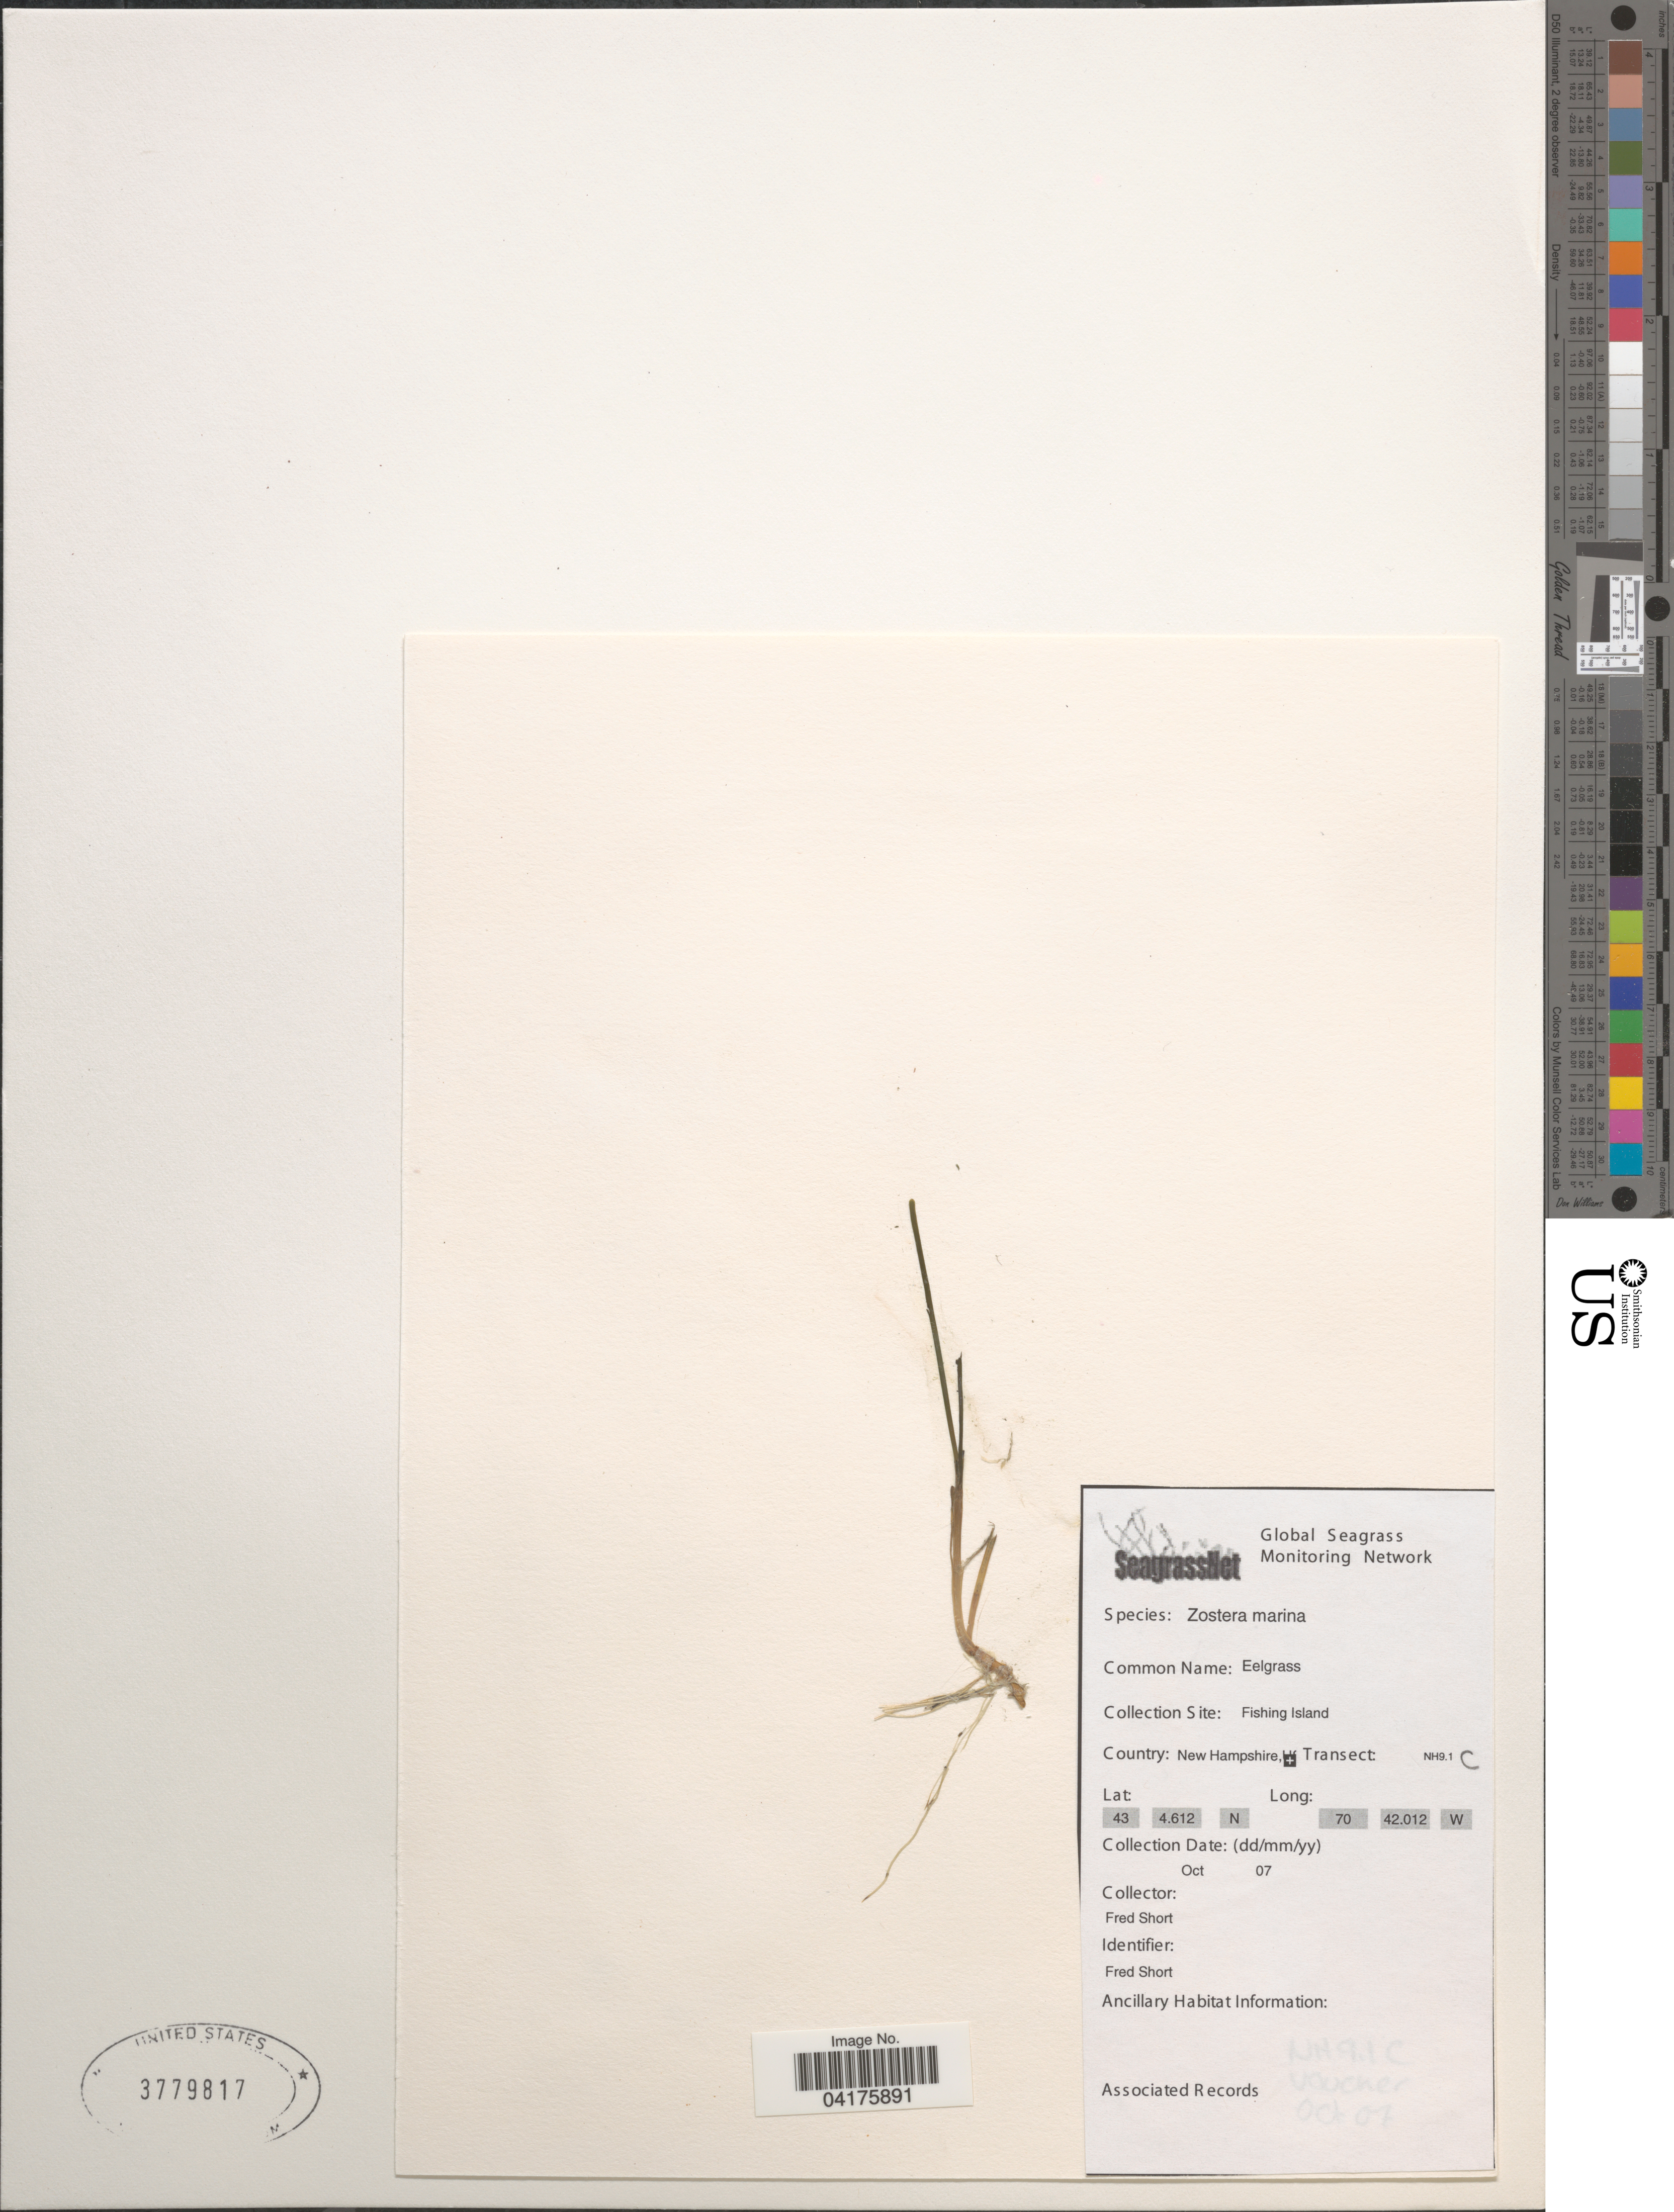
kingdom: Plantae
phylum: Tracheophyta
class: Liliopsida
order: Alismatales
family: Zosteraceae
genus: Zostera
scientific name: Zostera marina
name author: L.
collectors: F. Short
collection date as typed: Transcribed d/m/y: /10/7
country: United States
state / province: New Hampshire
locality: Fishing Island.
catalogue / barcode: US 3779817